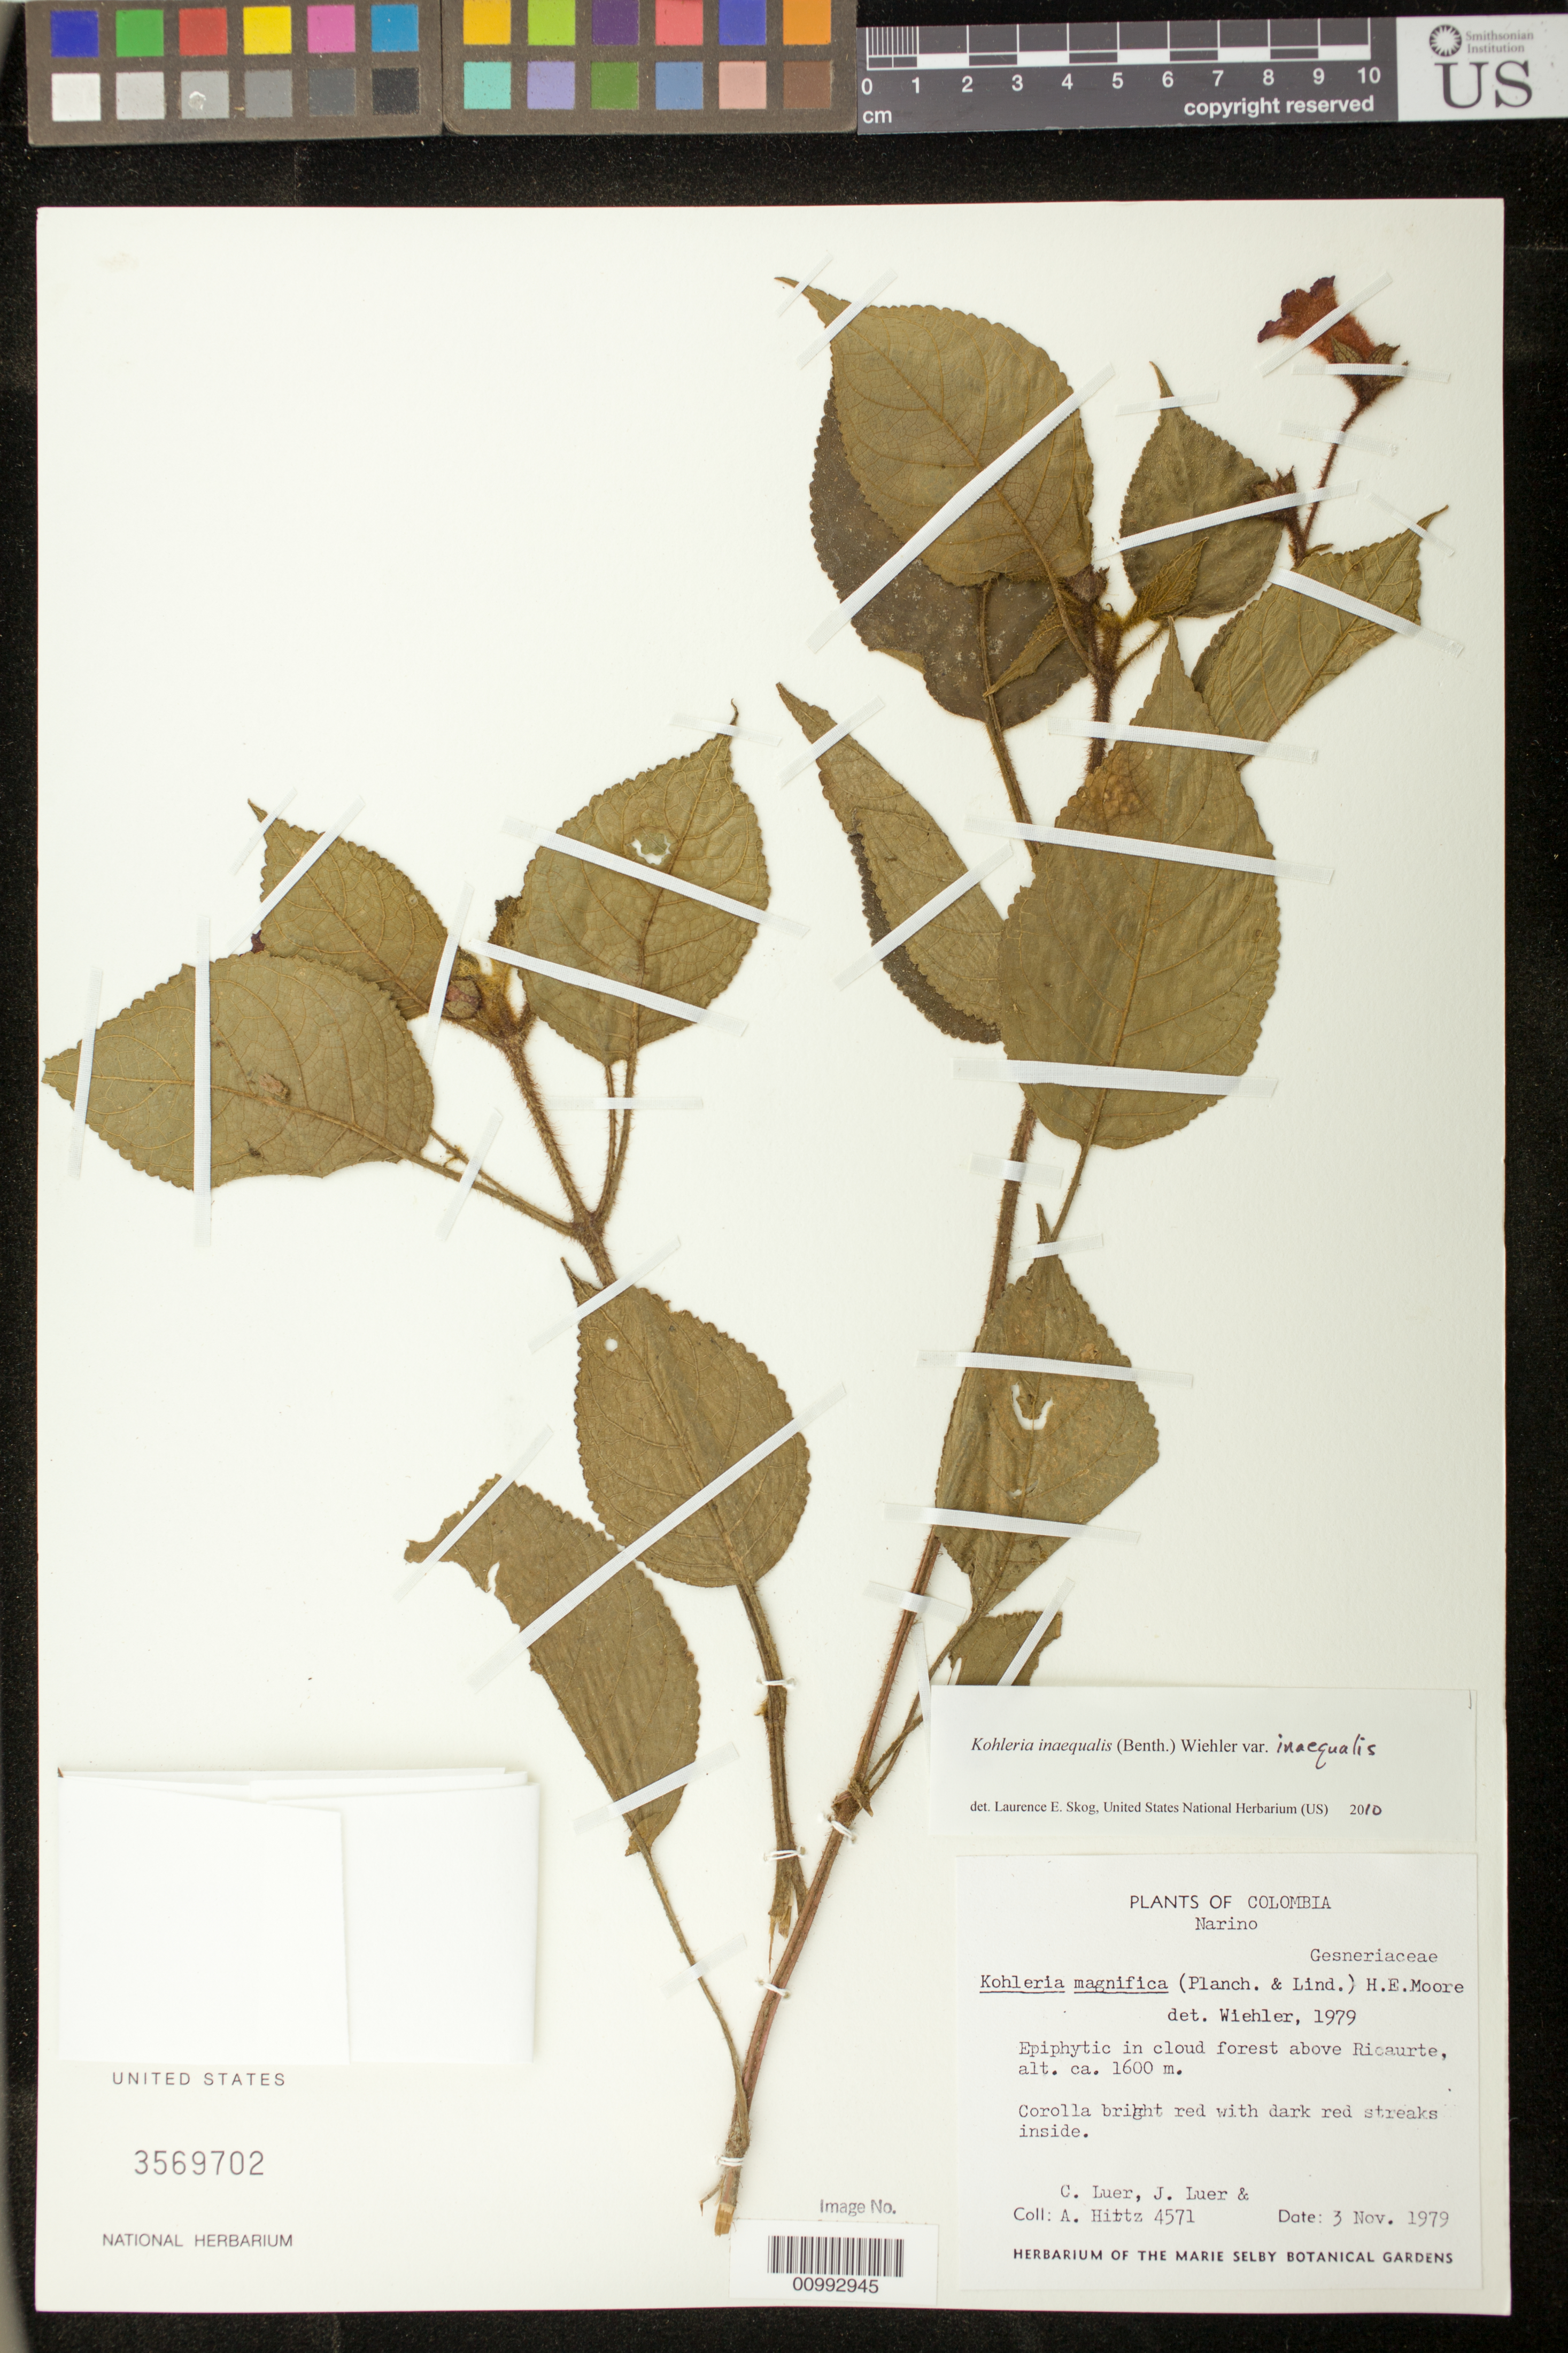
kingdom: Plantae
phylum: Tracheophyta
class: Magnoliopsida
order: Lamiales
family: Gesneriaceae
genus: Kohleria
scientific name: Kohleria inaequalis var. inaequalis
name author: (Benth.) Wiehler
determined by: Skog, Laurence E.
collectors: C. Luer, J. P. Luer & A. Hirtz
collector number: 4571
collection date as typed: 03 Nov 1979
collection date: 1979-11-03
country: Colombia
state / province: Nariño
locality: Above Ricaurte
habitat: Cloud forest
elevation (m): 1600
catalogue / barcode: US 3569702